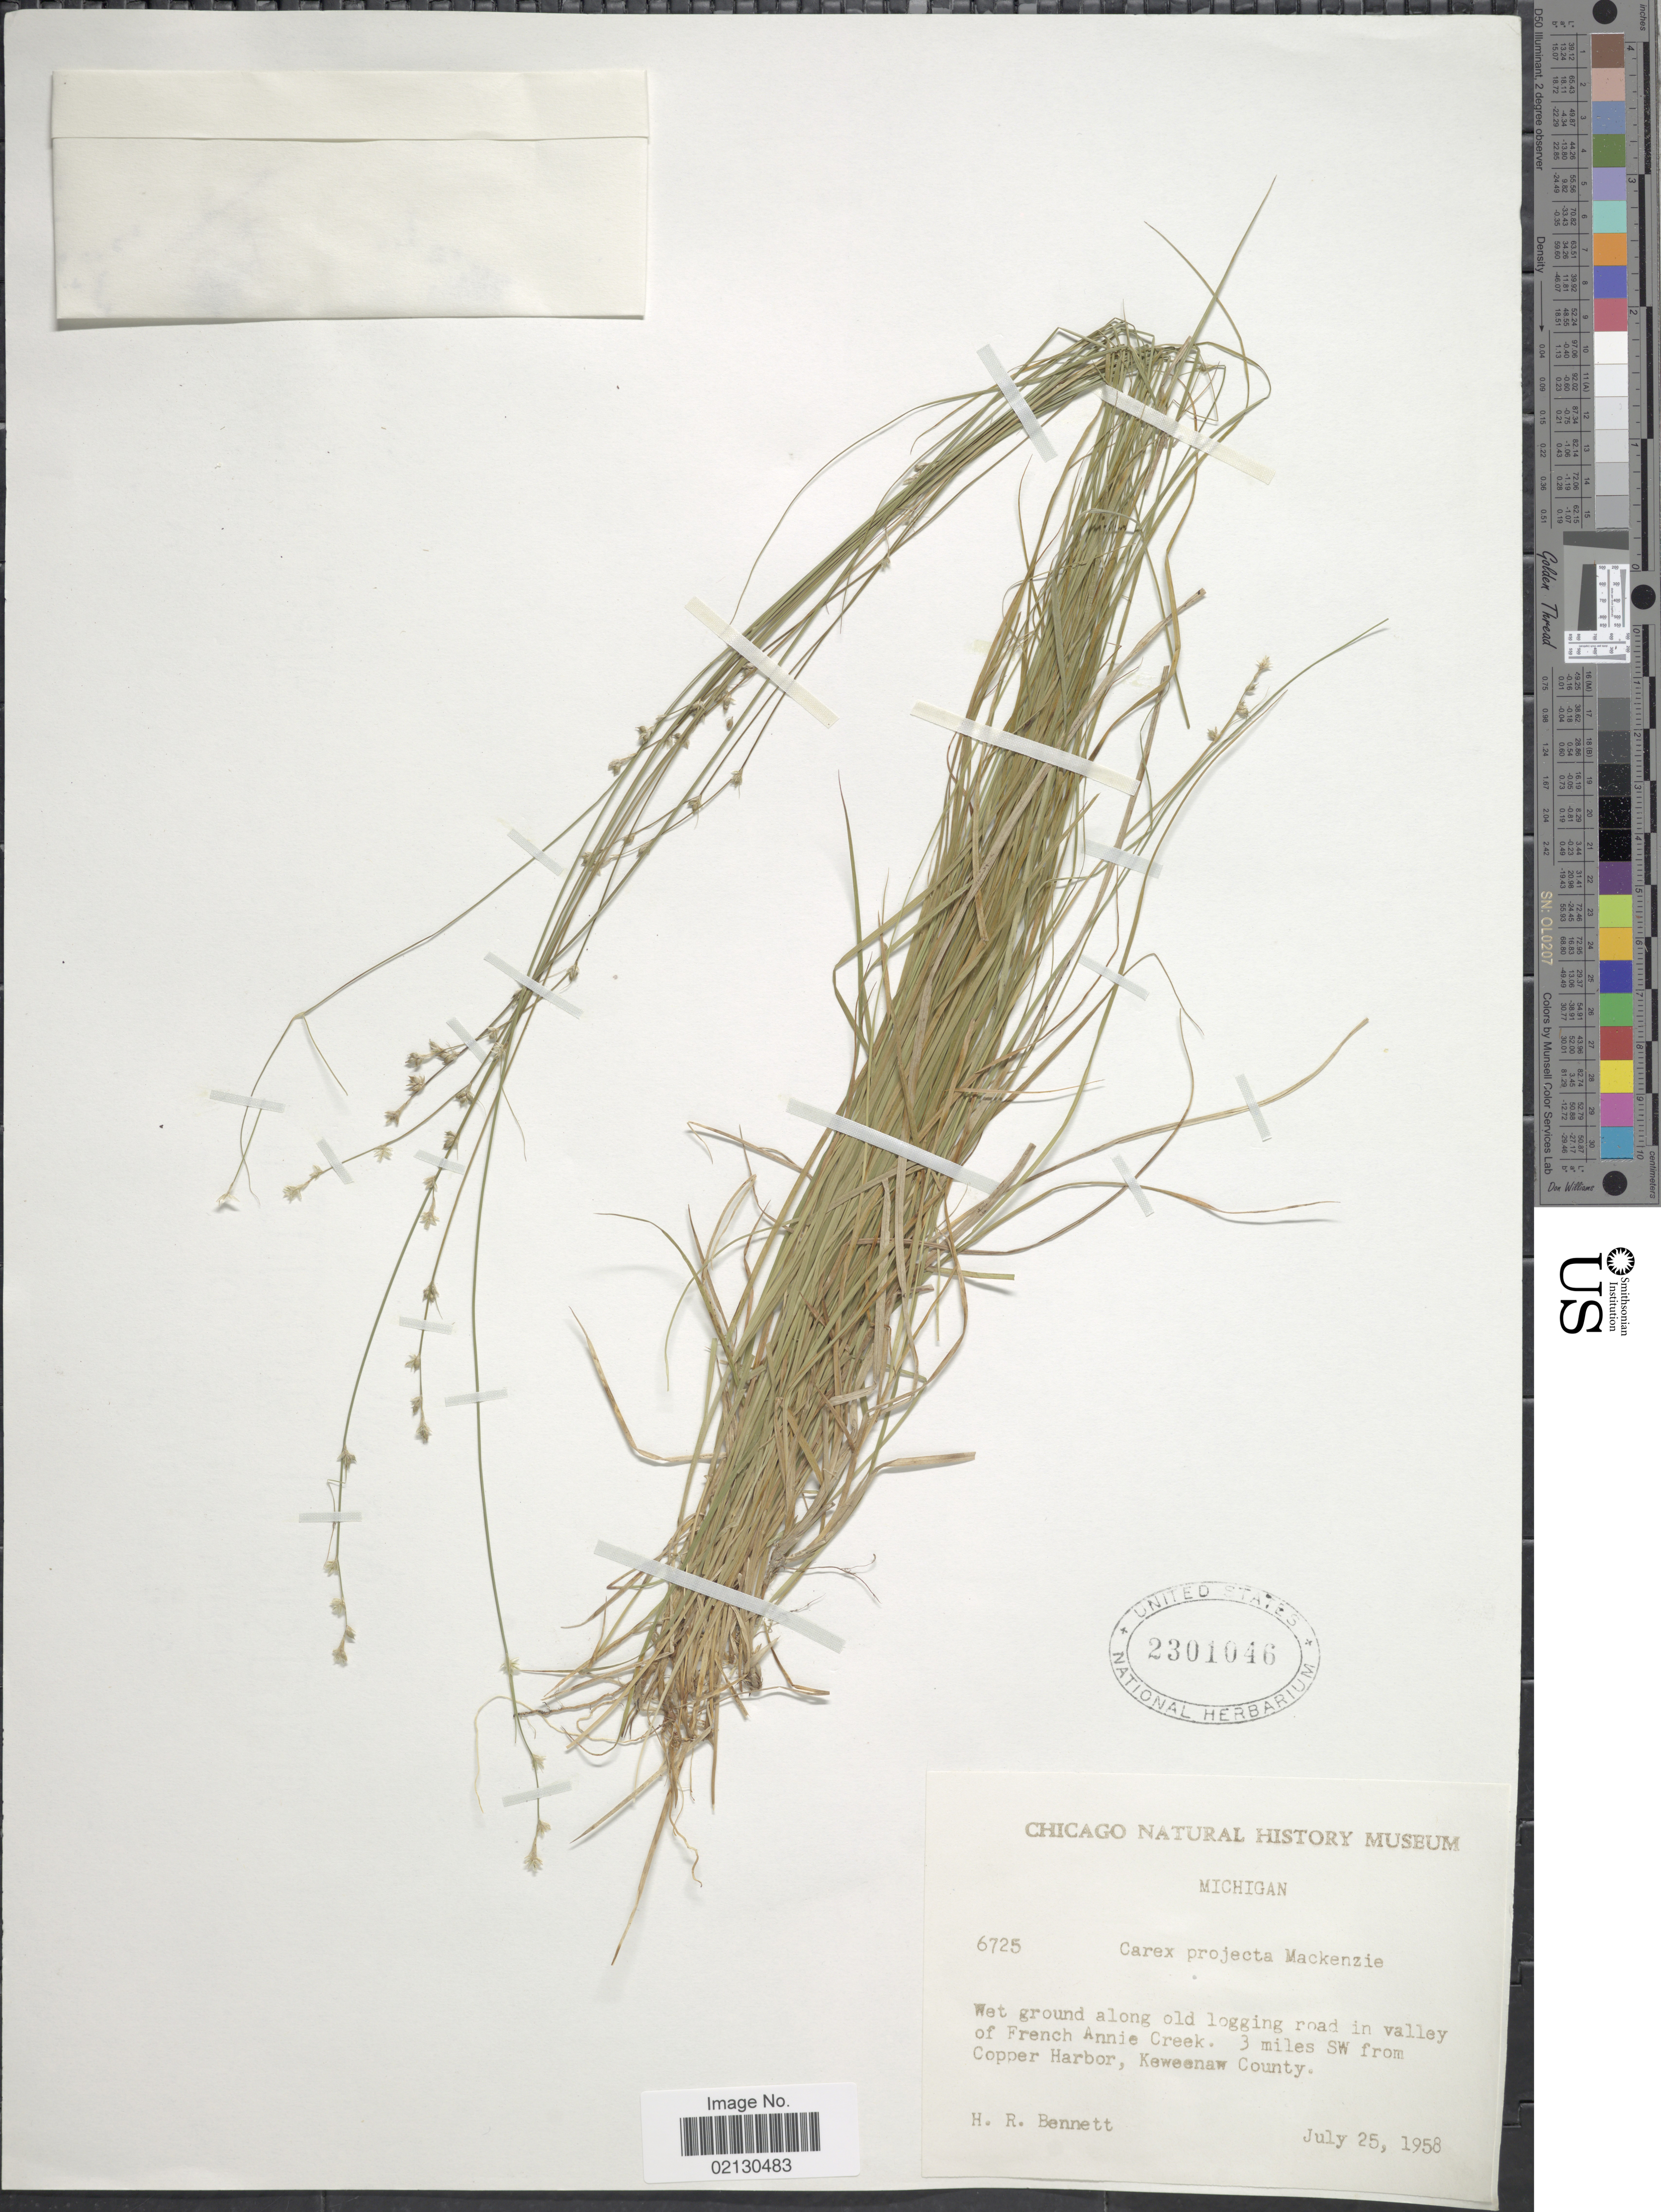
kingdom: Plantae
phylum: Tracheophyta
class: Liliopsida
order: Poales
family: Cyperaceae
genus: Carex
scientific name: Carex projecta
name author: Mack.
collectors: H. R. Bennett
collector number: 6725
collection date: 1958-07-25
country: United States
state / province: Michigan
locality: Valley of French Annie Creek. 3 miles SW from Copper Harbor, Keweenaw County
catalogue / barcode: US 2301046